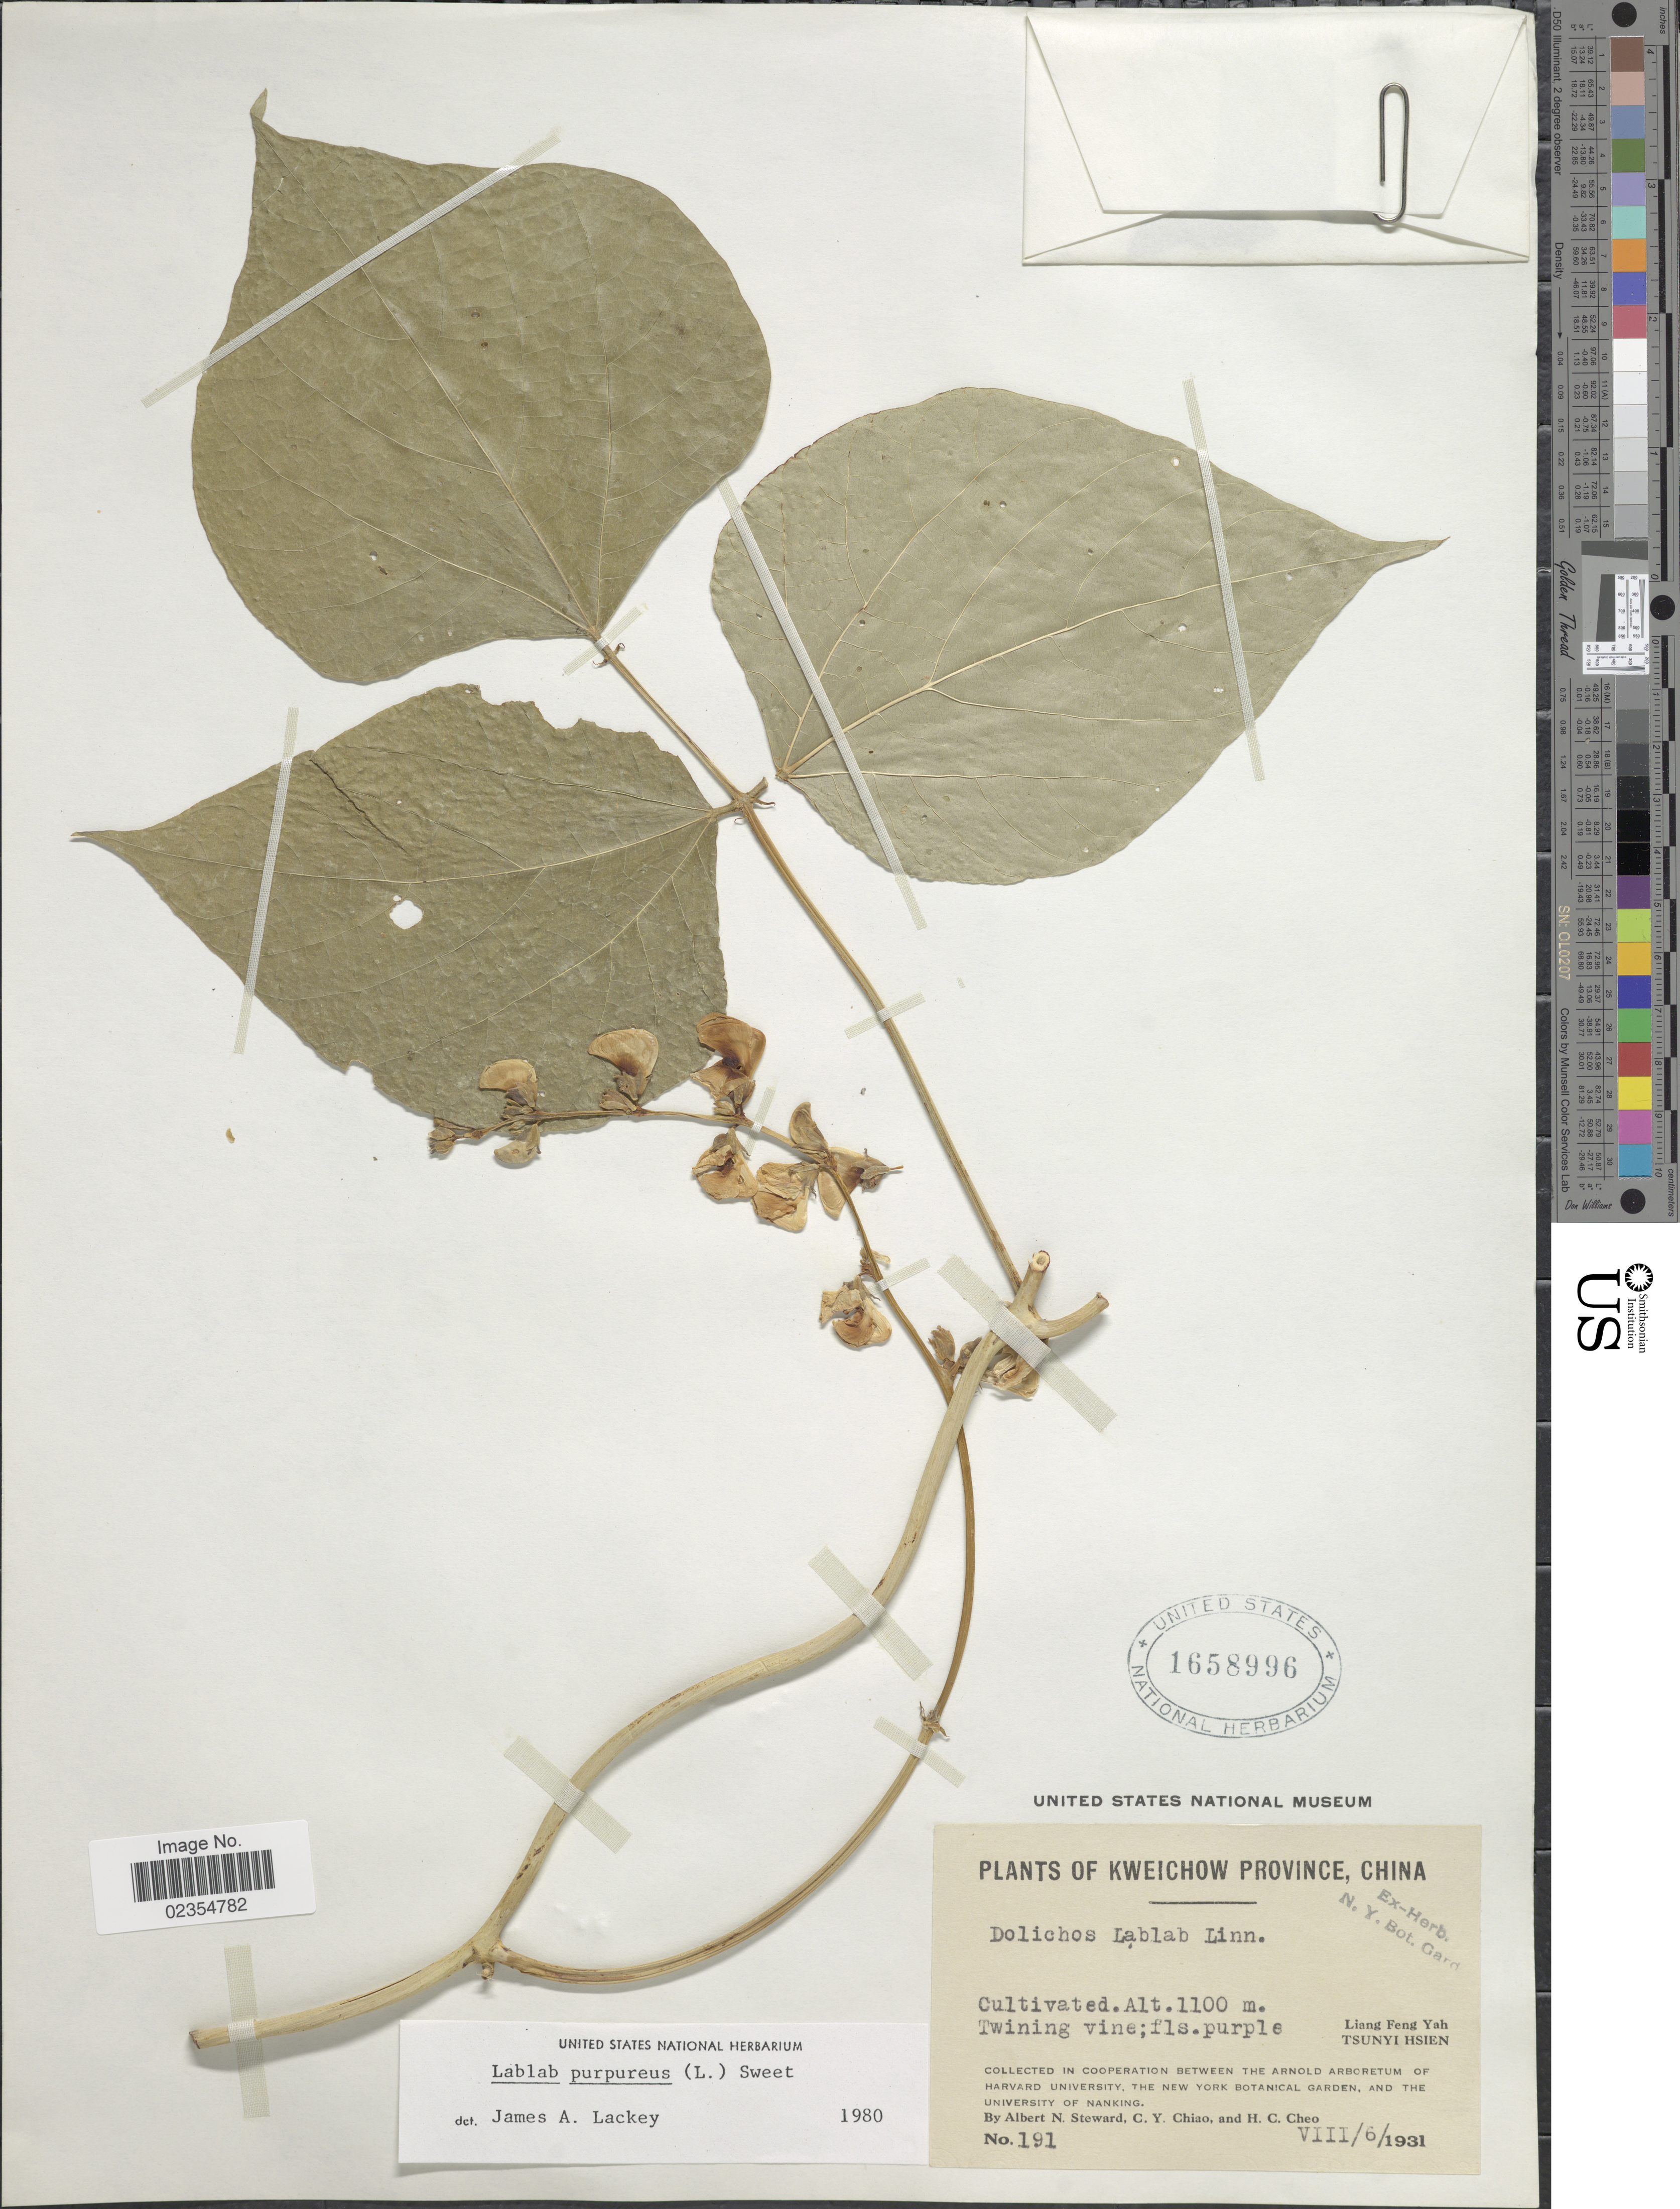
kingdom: Plantae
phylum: Tracheophyta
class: Magnoliopsida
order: Fabales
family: Fabaceae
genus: Lablab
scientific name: Lablab purpureus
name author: (L.) Sweet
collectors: A. N. Steward, C. Y. Chiao & H. Cheo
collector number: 191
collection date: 1931-08-06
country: China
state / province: Guizhou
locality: Liang Feng Yang, Tsunyi Hsien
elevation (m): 1100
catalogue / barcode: US 1658996